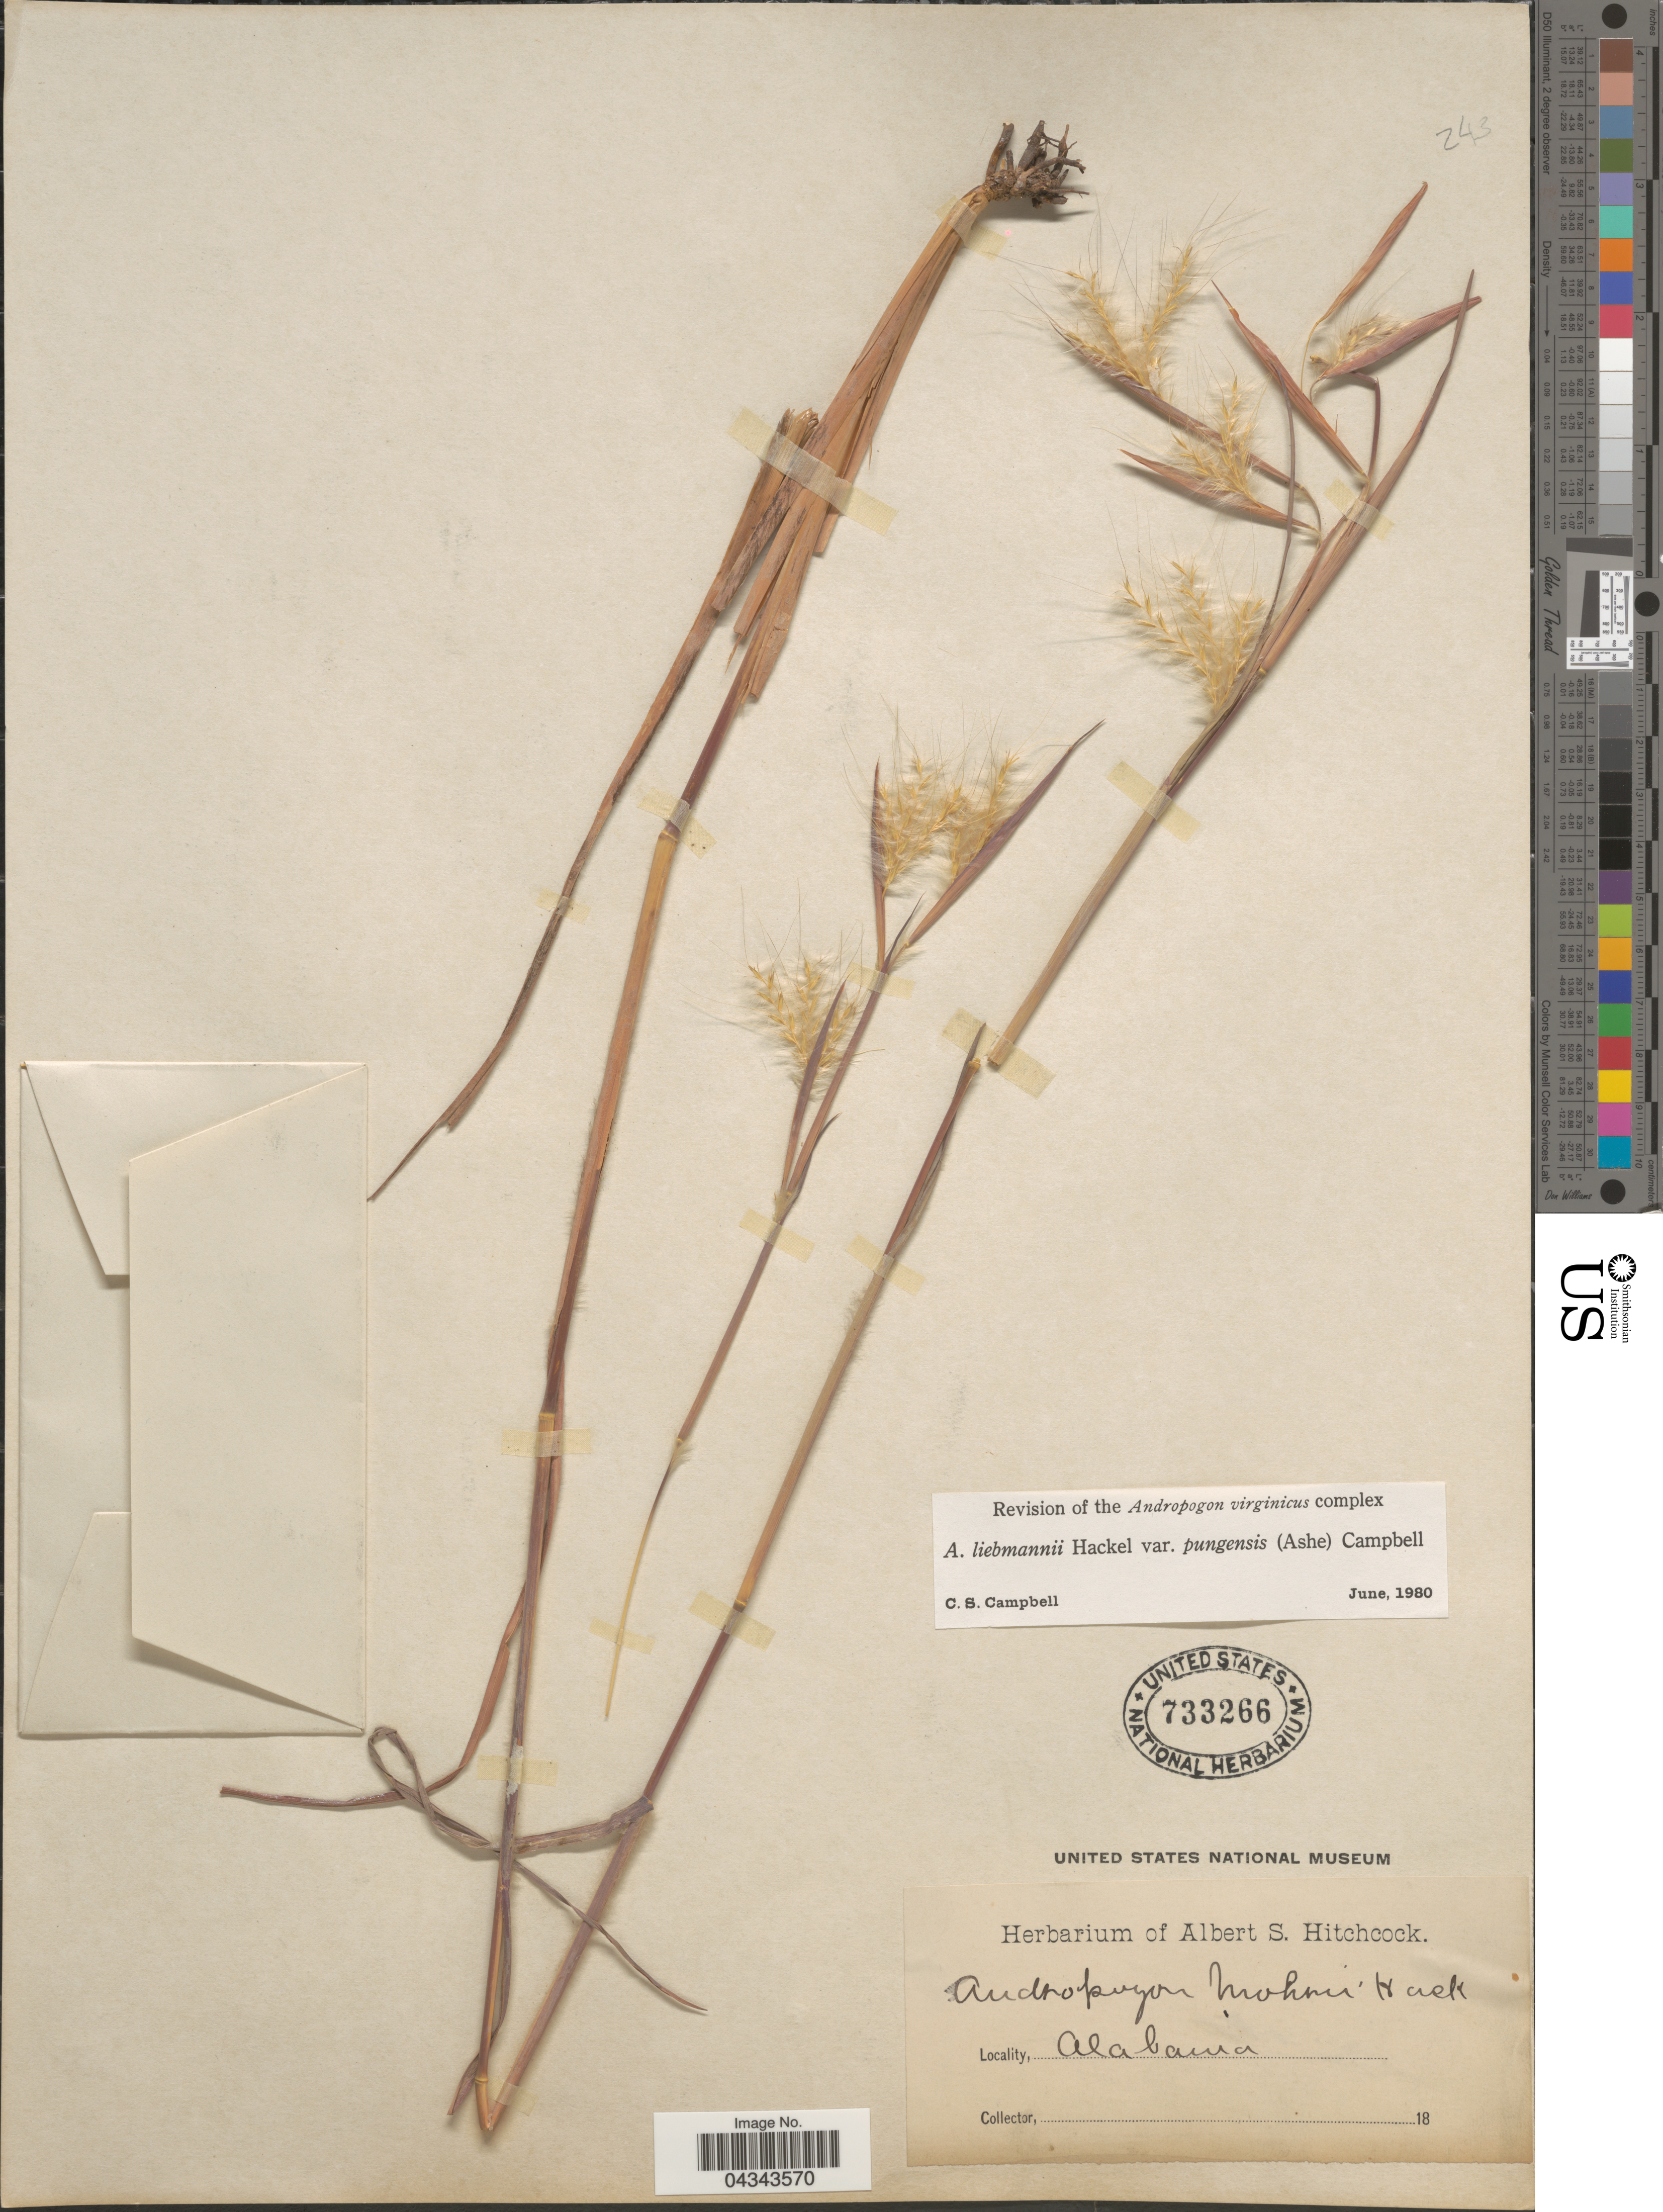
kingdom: Plantae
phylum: Tracheophyta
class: Liliopsida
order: Poales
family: Poaceae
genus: Andropogon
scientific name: Andropogon liebmannii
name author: Hack.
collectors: Ex herb. A. S. Hitchcock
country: United States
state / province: Alabama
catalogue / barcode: US 733266